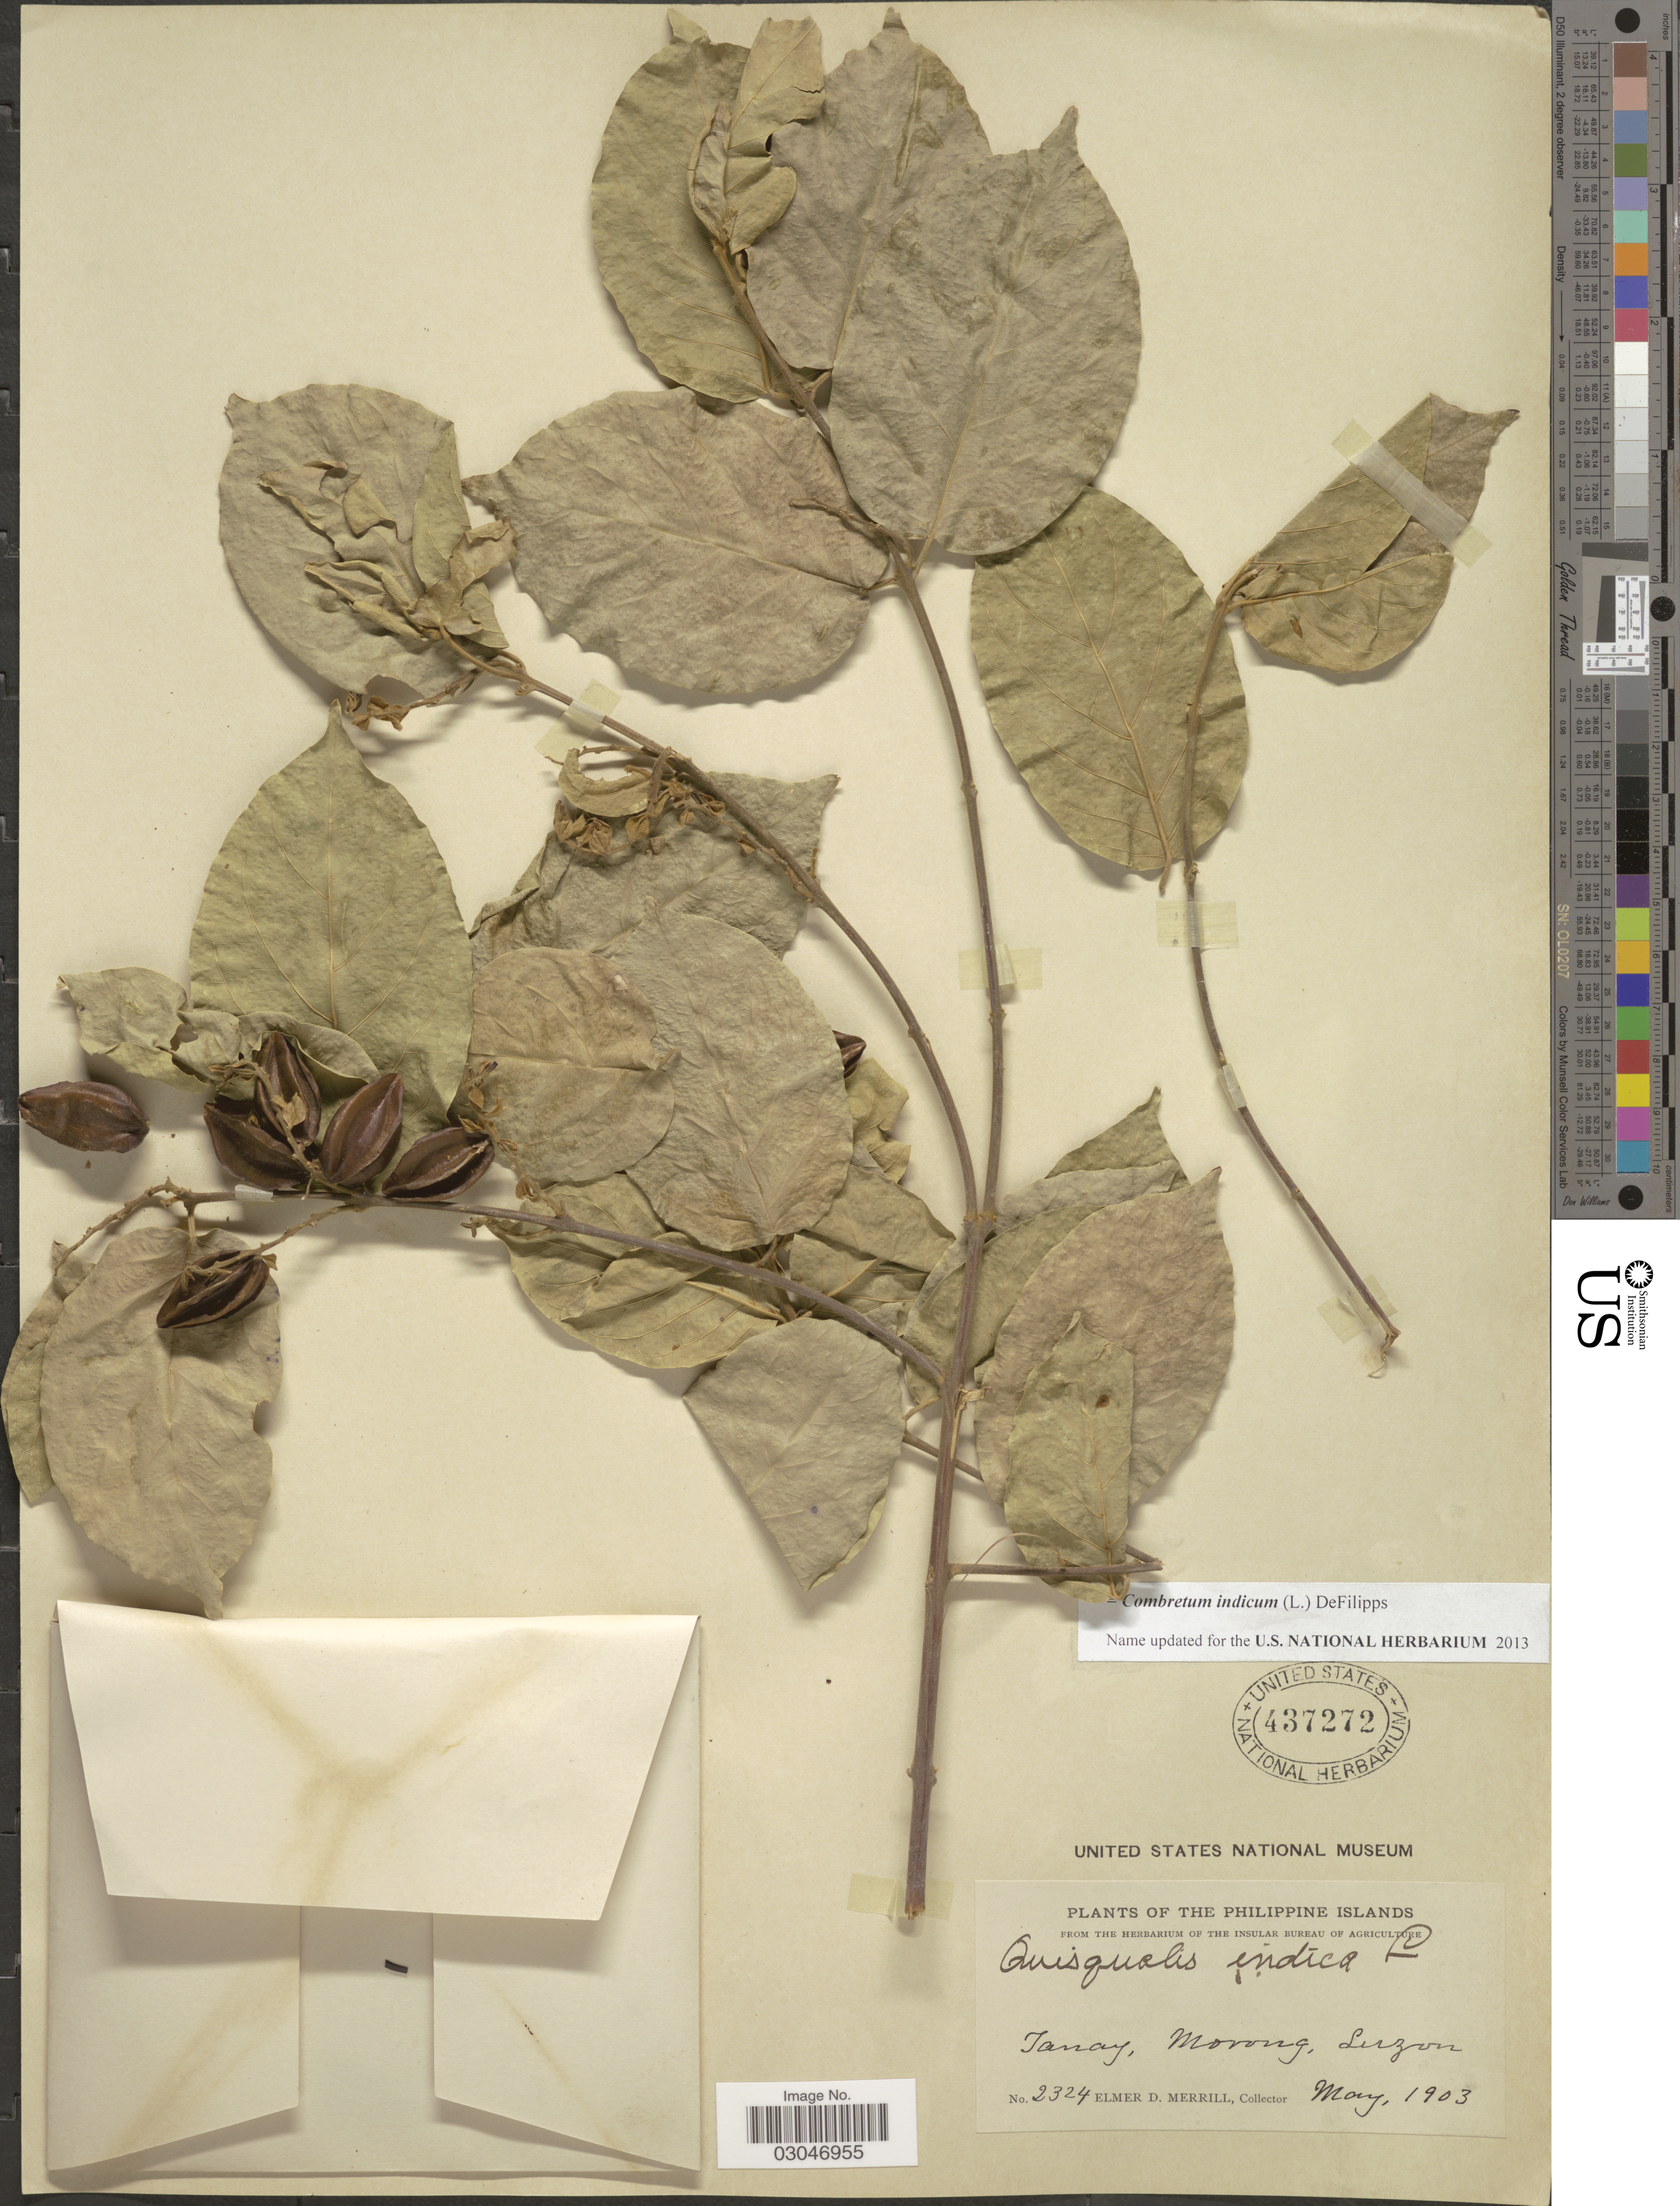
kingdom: Plantae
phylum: Tracheophyta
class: Magnoliopsida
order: Myrtales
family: Combretaceae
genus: Combretum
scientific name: Combretum indicum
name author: (L.) DeFilipps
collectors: E. D. Merrill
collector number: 2324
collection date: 1903-05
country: Philippines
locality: Tanay, Morong, Luzon.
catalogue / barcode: US 437272